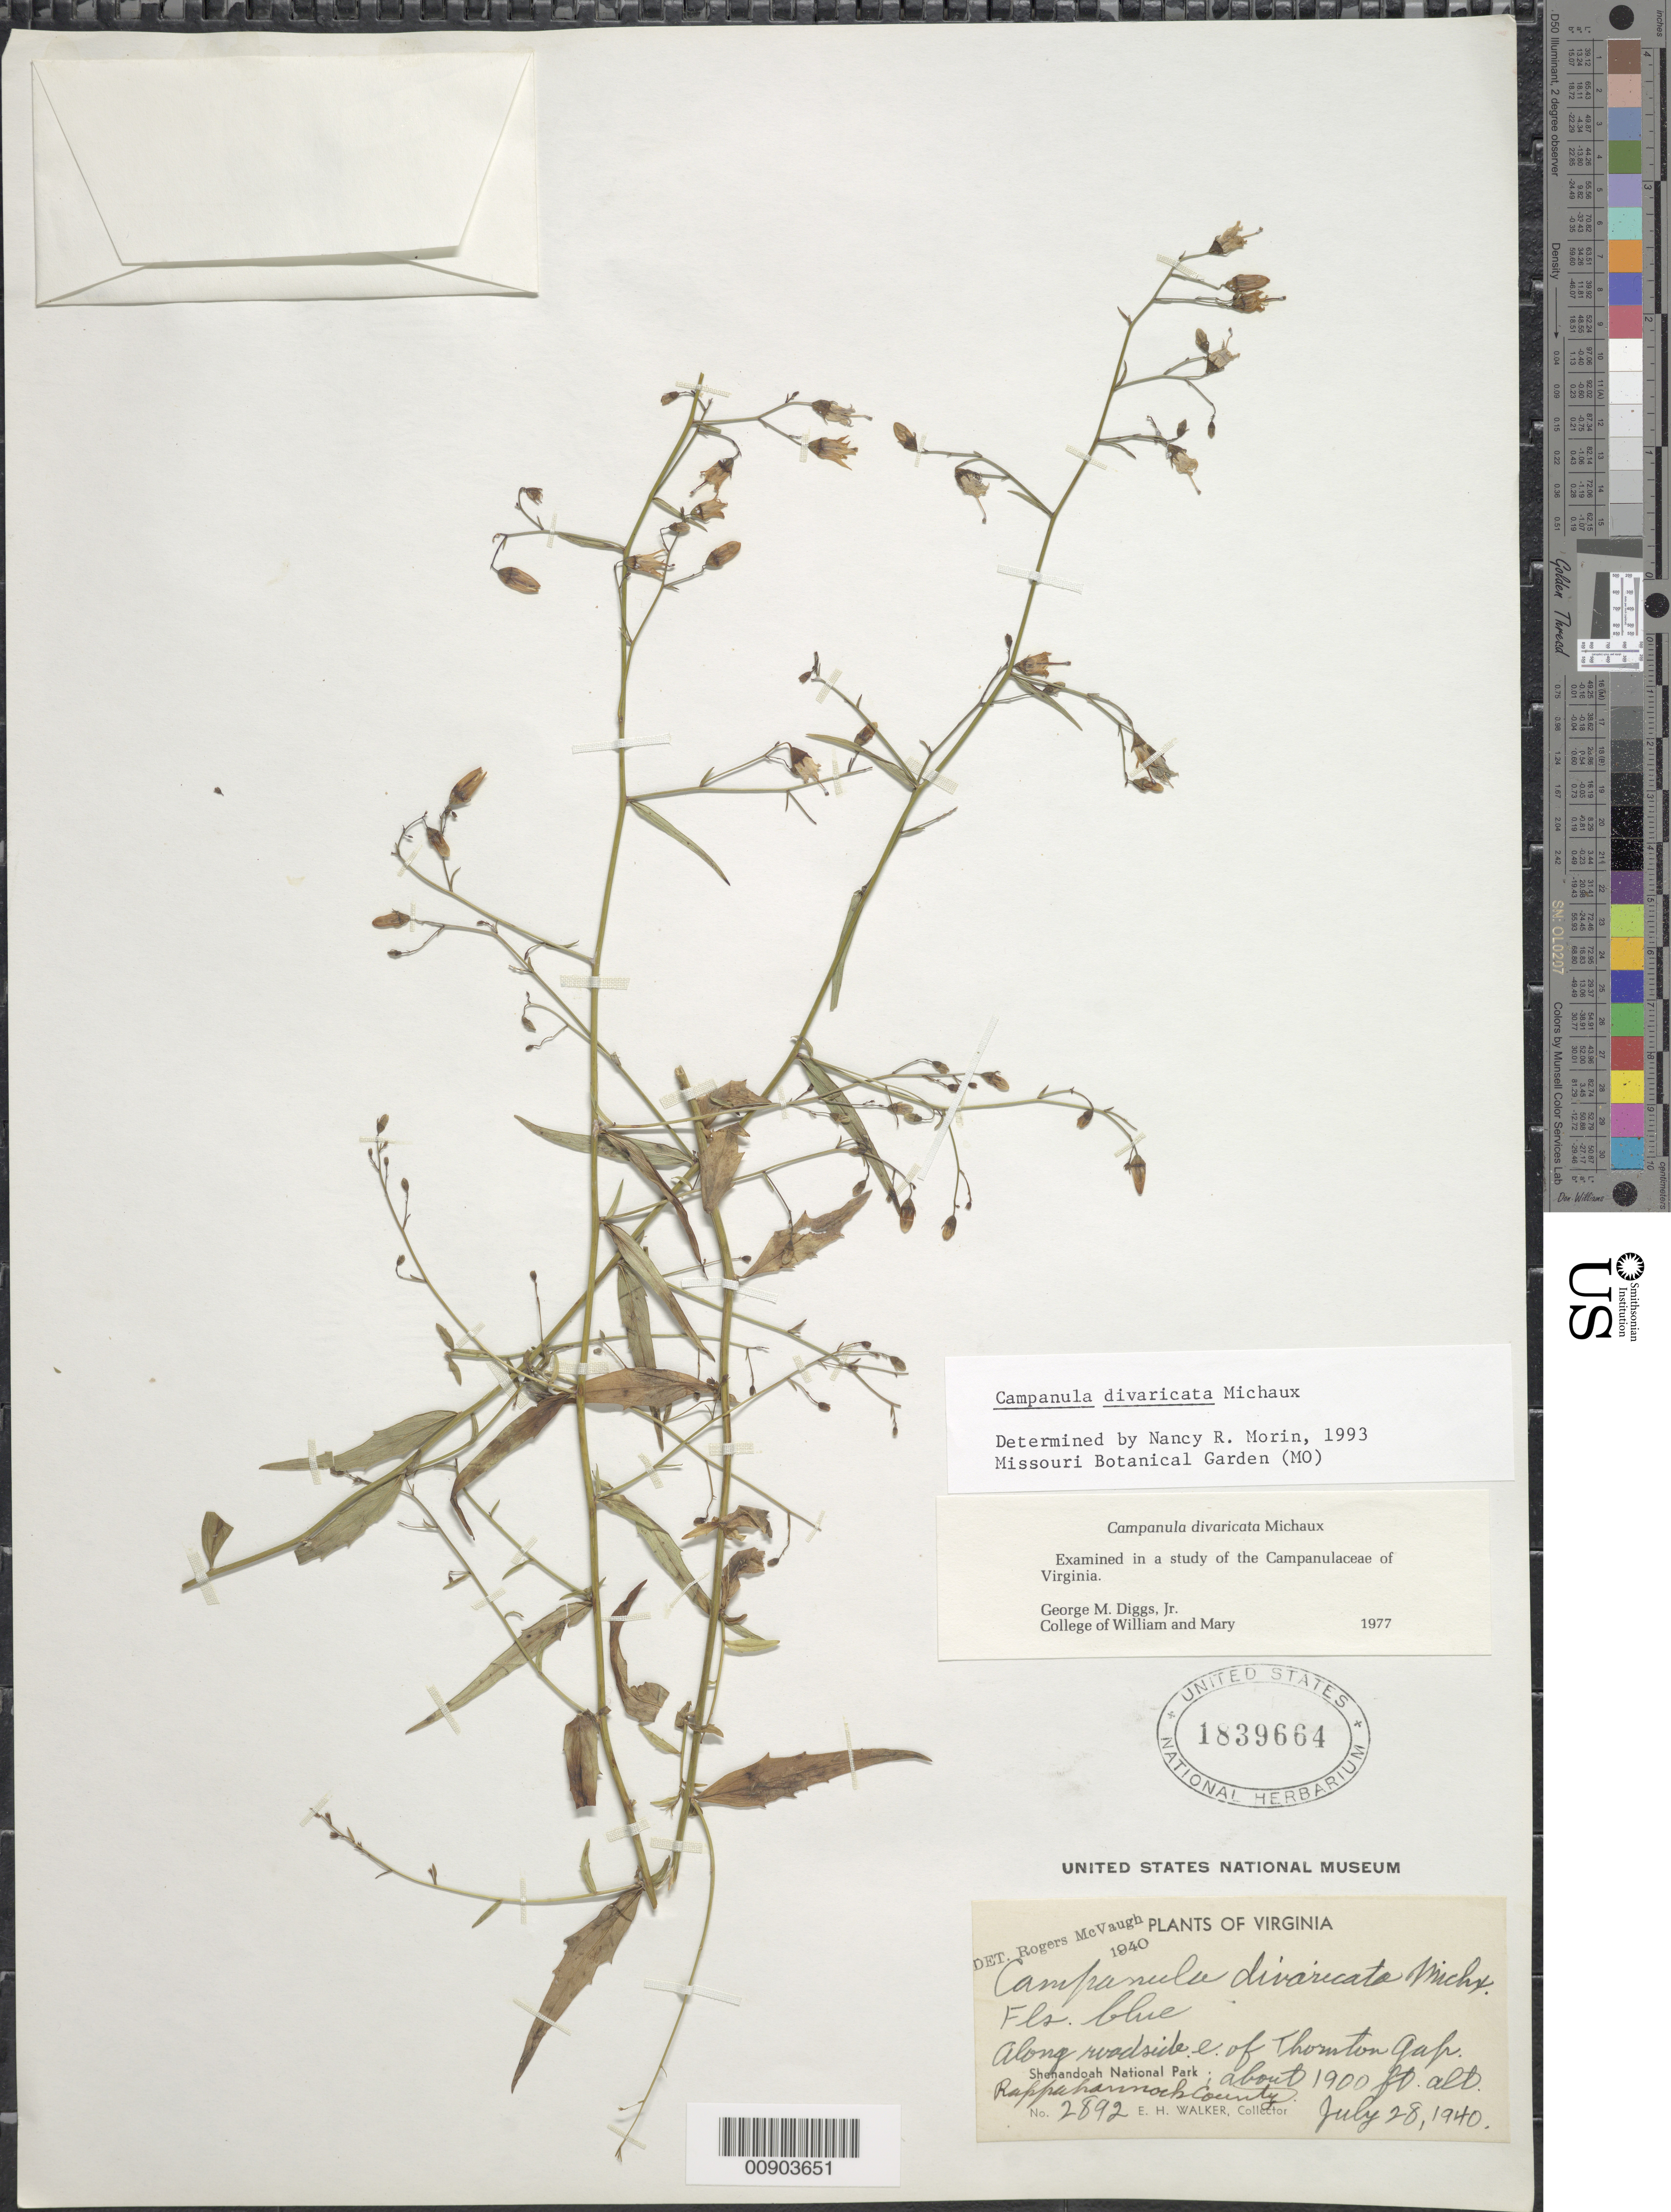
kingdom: Plantae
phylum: Tracheophyta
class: Magnoliopsida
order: Asterales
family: Campanulaceae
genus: Campanula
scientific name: Campanula divaricata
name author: Michx.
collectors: E. H. Walker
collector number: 2892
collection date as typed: July 28, 1940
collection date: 1940-07-28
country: United States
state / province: Virginia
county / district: Rappahannock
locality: Shenandoah National Park, east of Thornton Gap.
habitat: Along roadside.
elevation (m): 579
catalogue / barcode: US 1839664